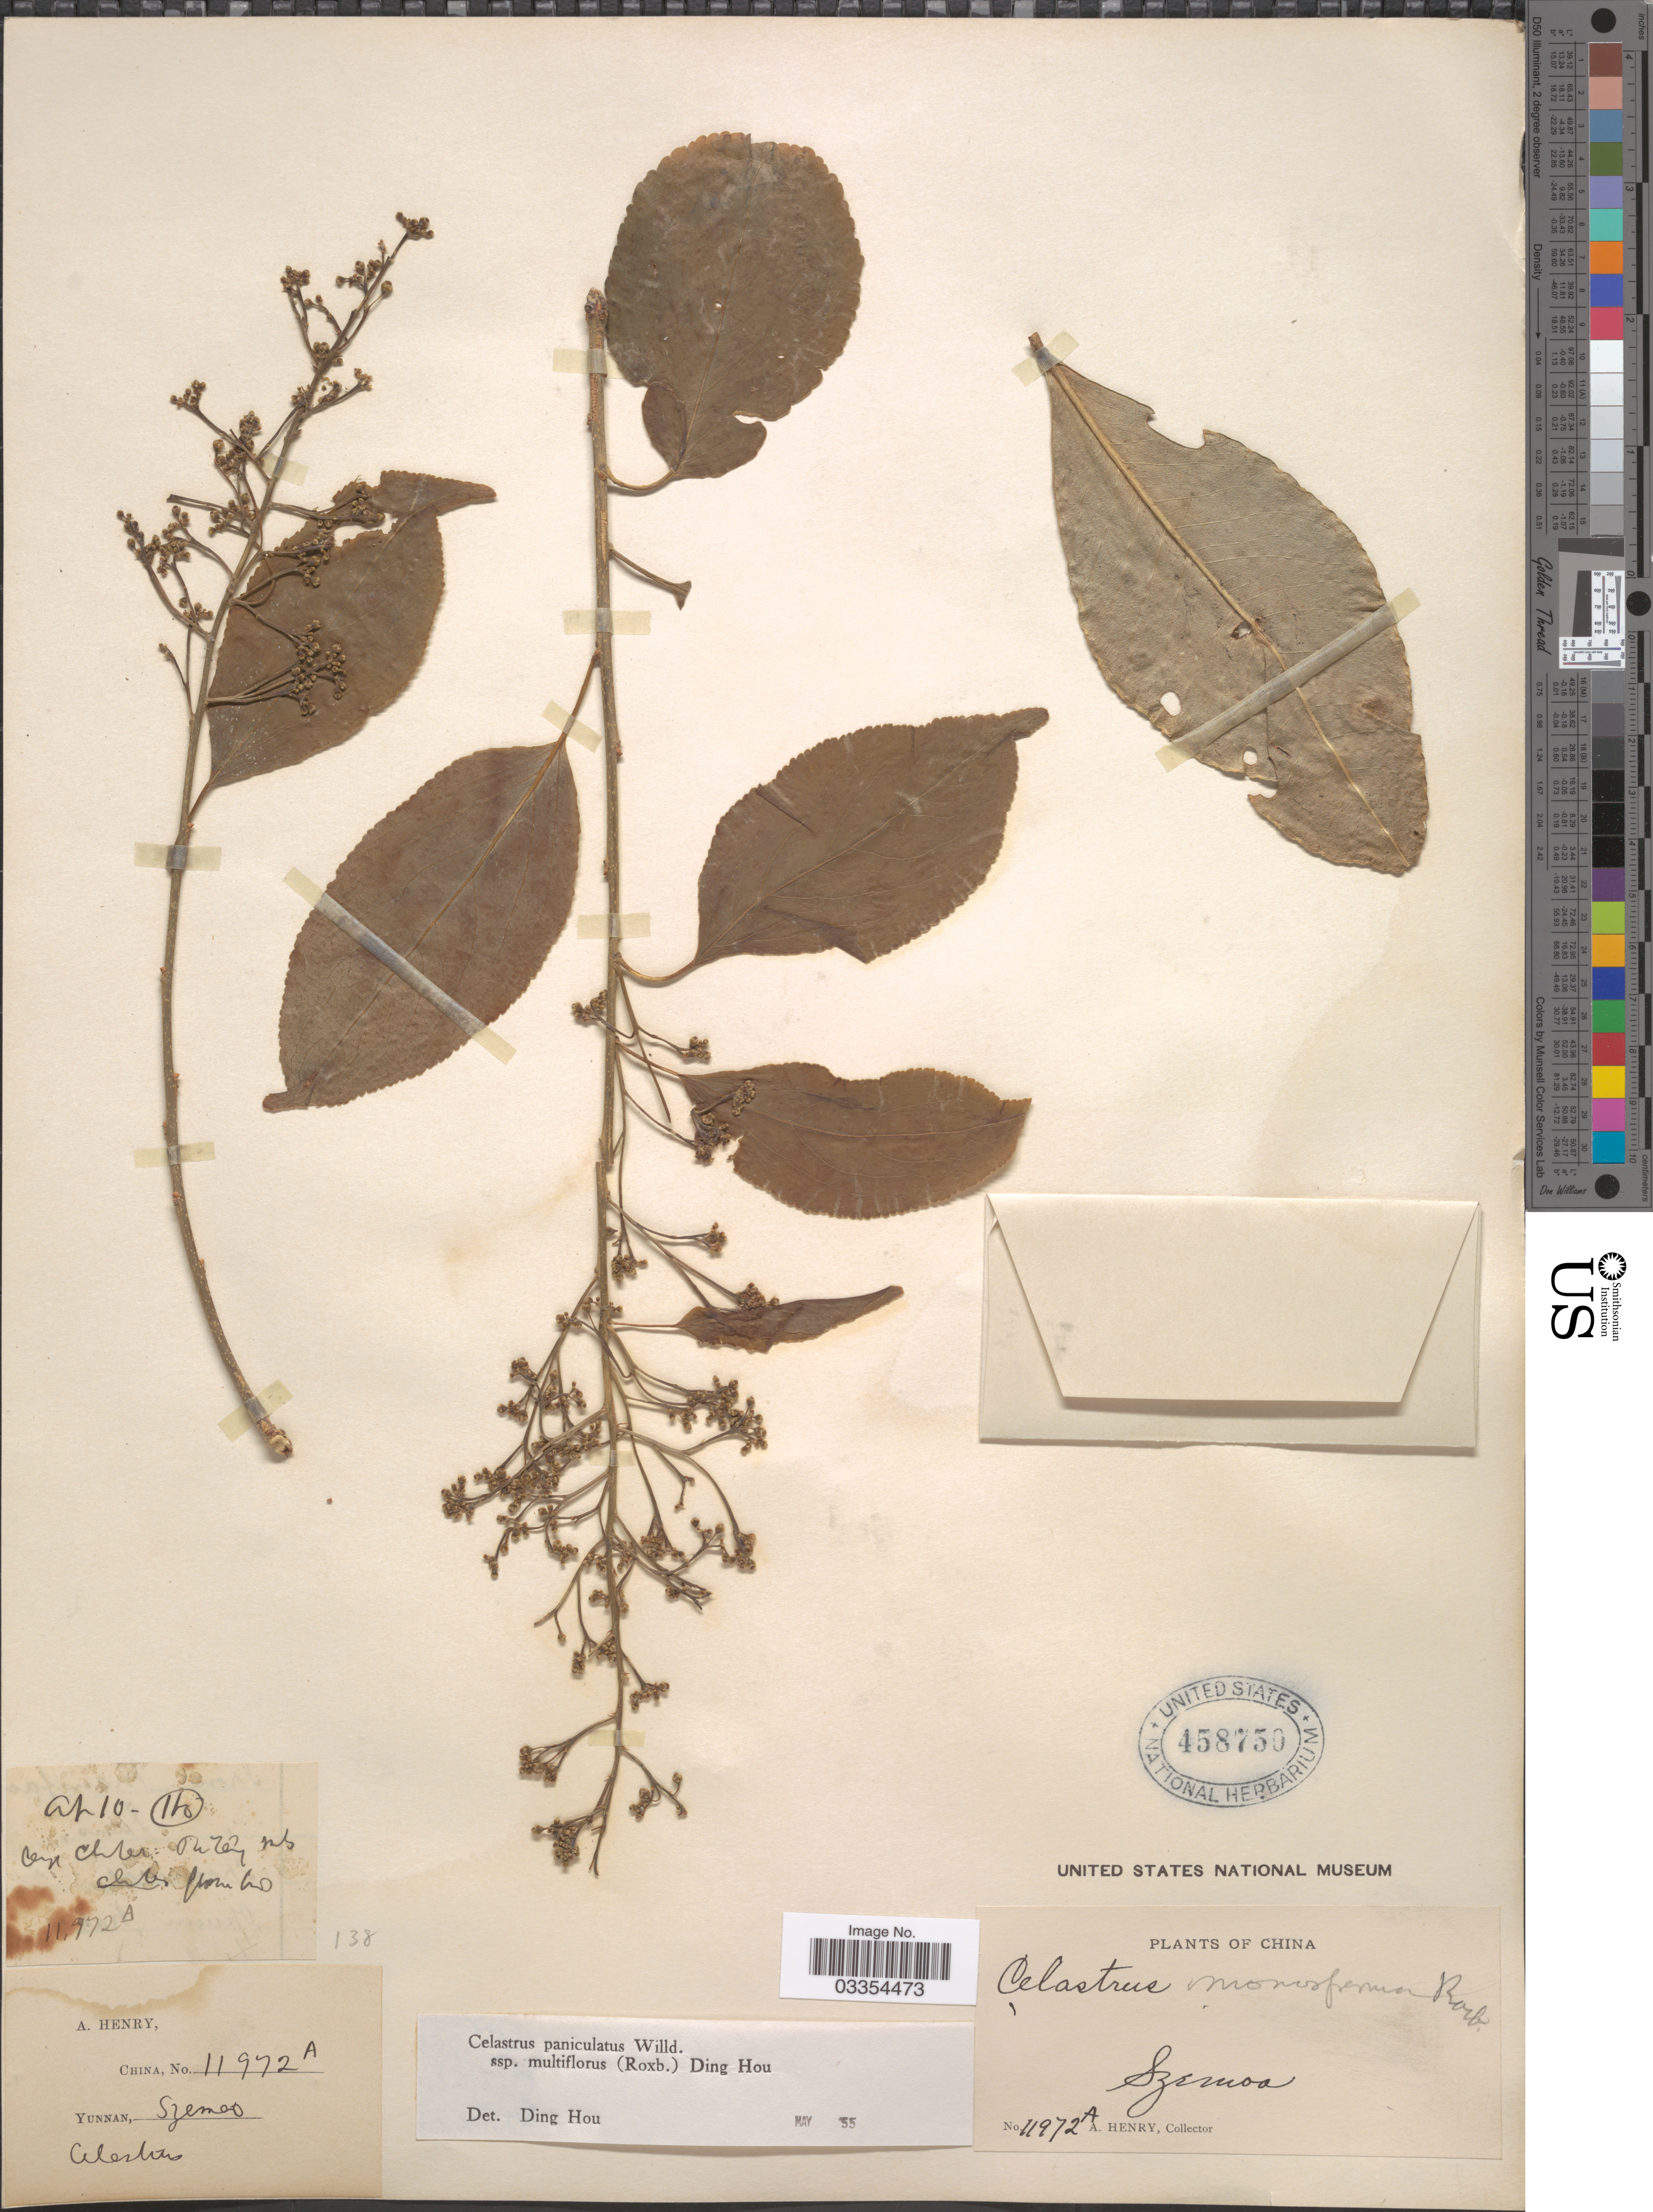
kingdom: Plantae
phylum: Tracheophyta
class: Magnoliopsida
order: Celastrales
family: Celastraceae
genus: Celastrus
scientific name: Celastrus paniculatus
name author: Willd.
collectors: A. Henry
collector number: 11972 A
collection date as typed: Transcribed d/m/y: /4/10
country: China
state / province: Yunnan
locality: Szemoa.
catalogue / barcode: US 458750